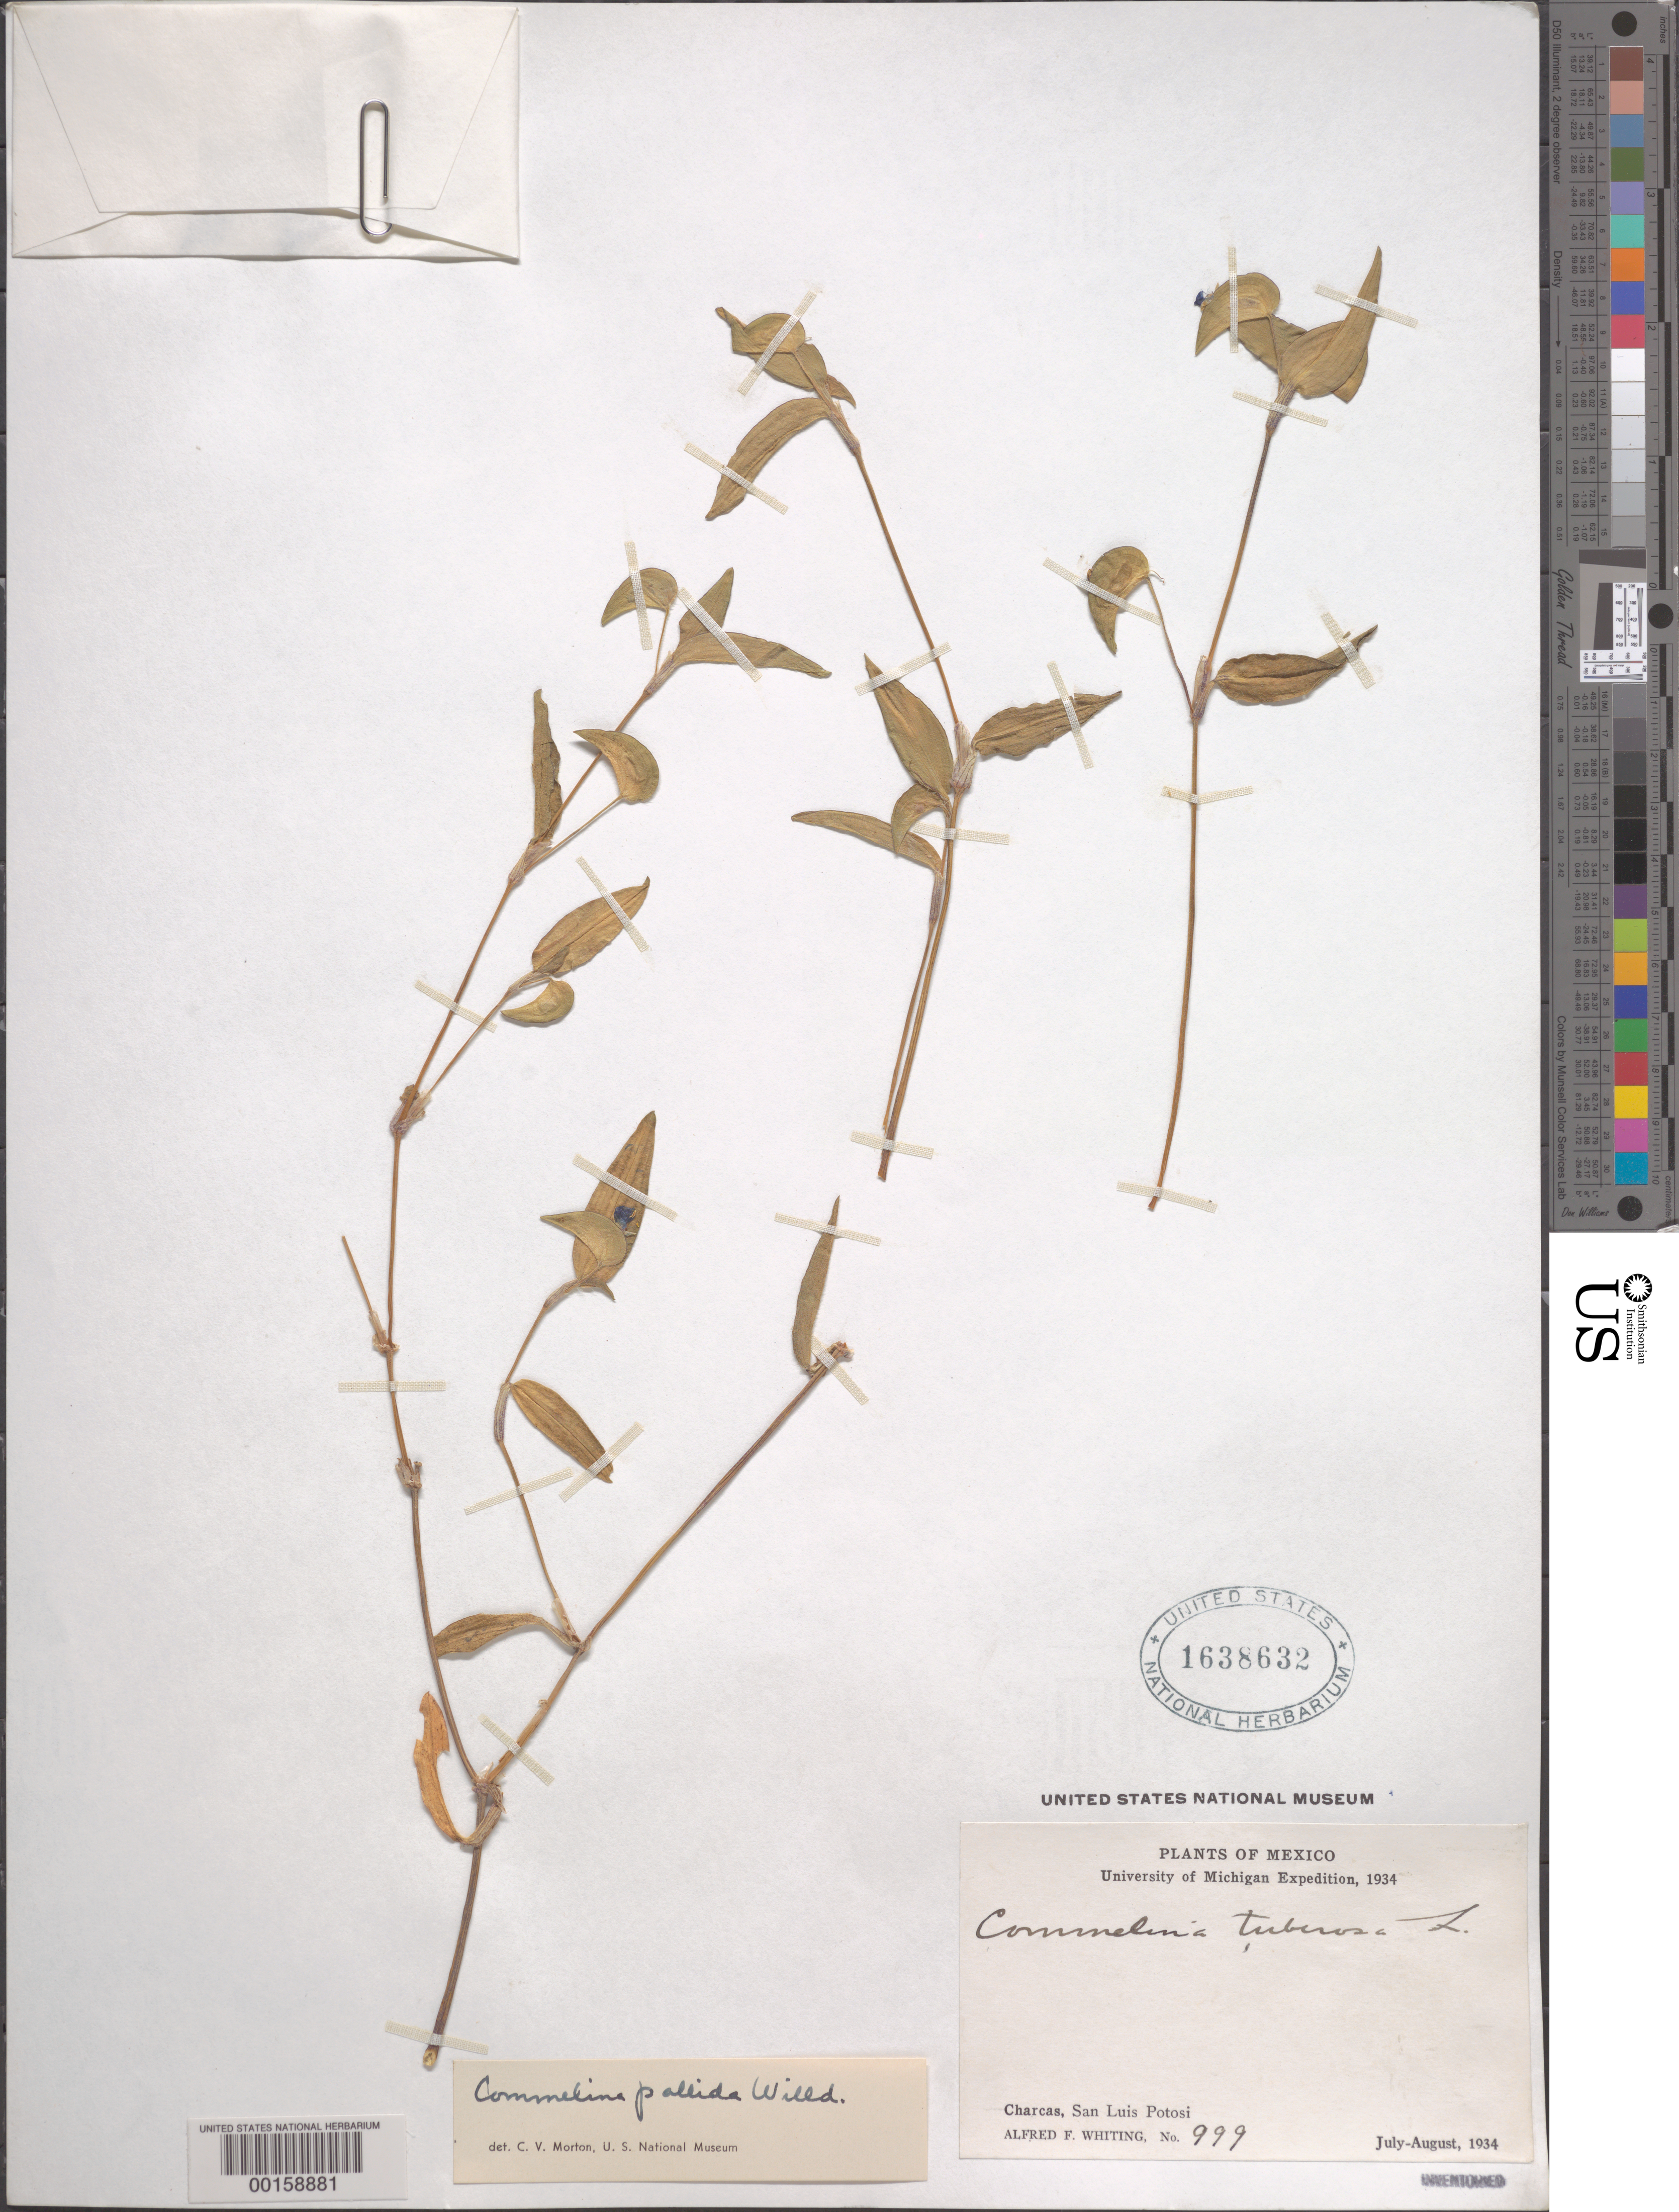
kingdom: Plantae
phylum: Tracheophyta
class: Liliopsida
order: Commelinales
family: Commelinaceae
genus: Commelina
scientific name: Commelina pallida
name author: Willd.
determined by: Morton, C. V.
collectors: A. F. Whiting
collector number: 999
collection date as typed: Jul 1934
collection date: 1934-07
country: Mexico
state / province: San Luis Potosí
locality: Charcas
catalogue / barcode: US 1638632